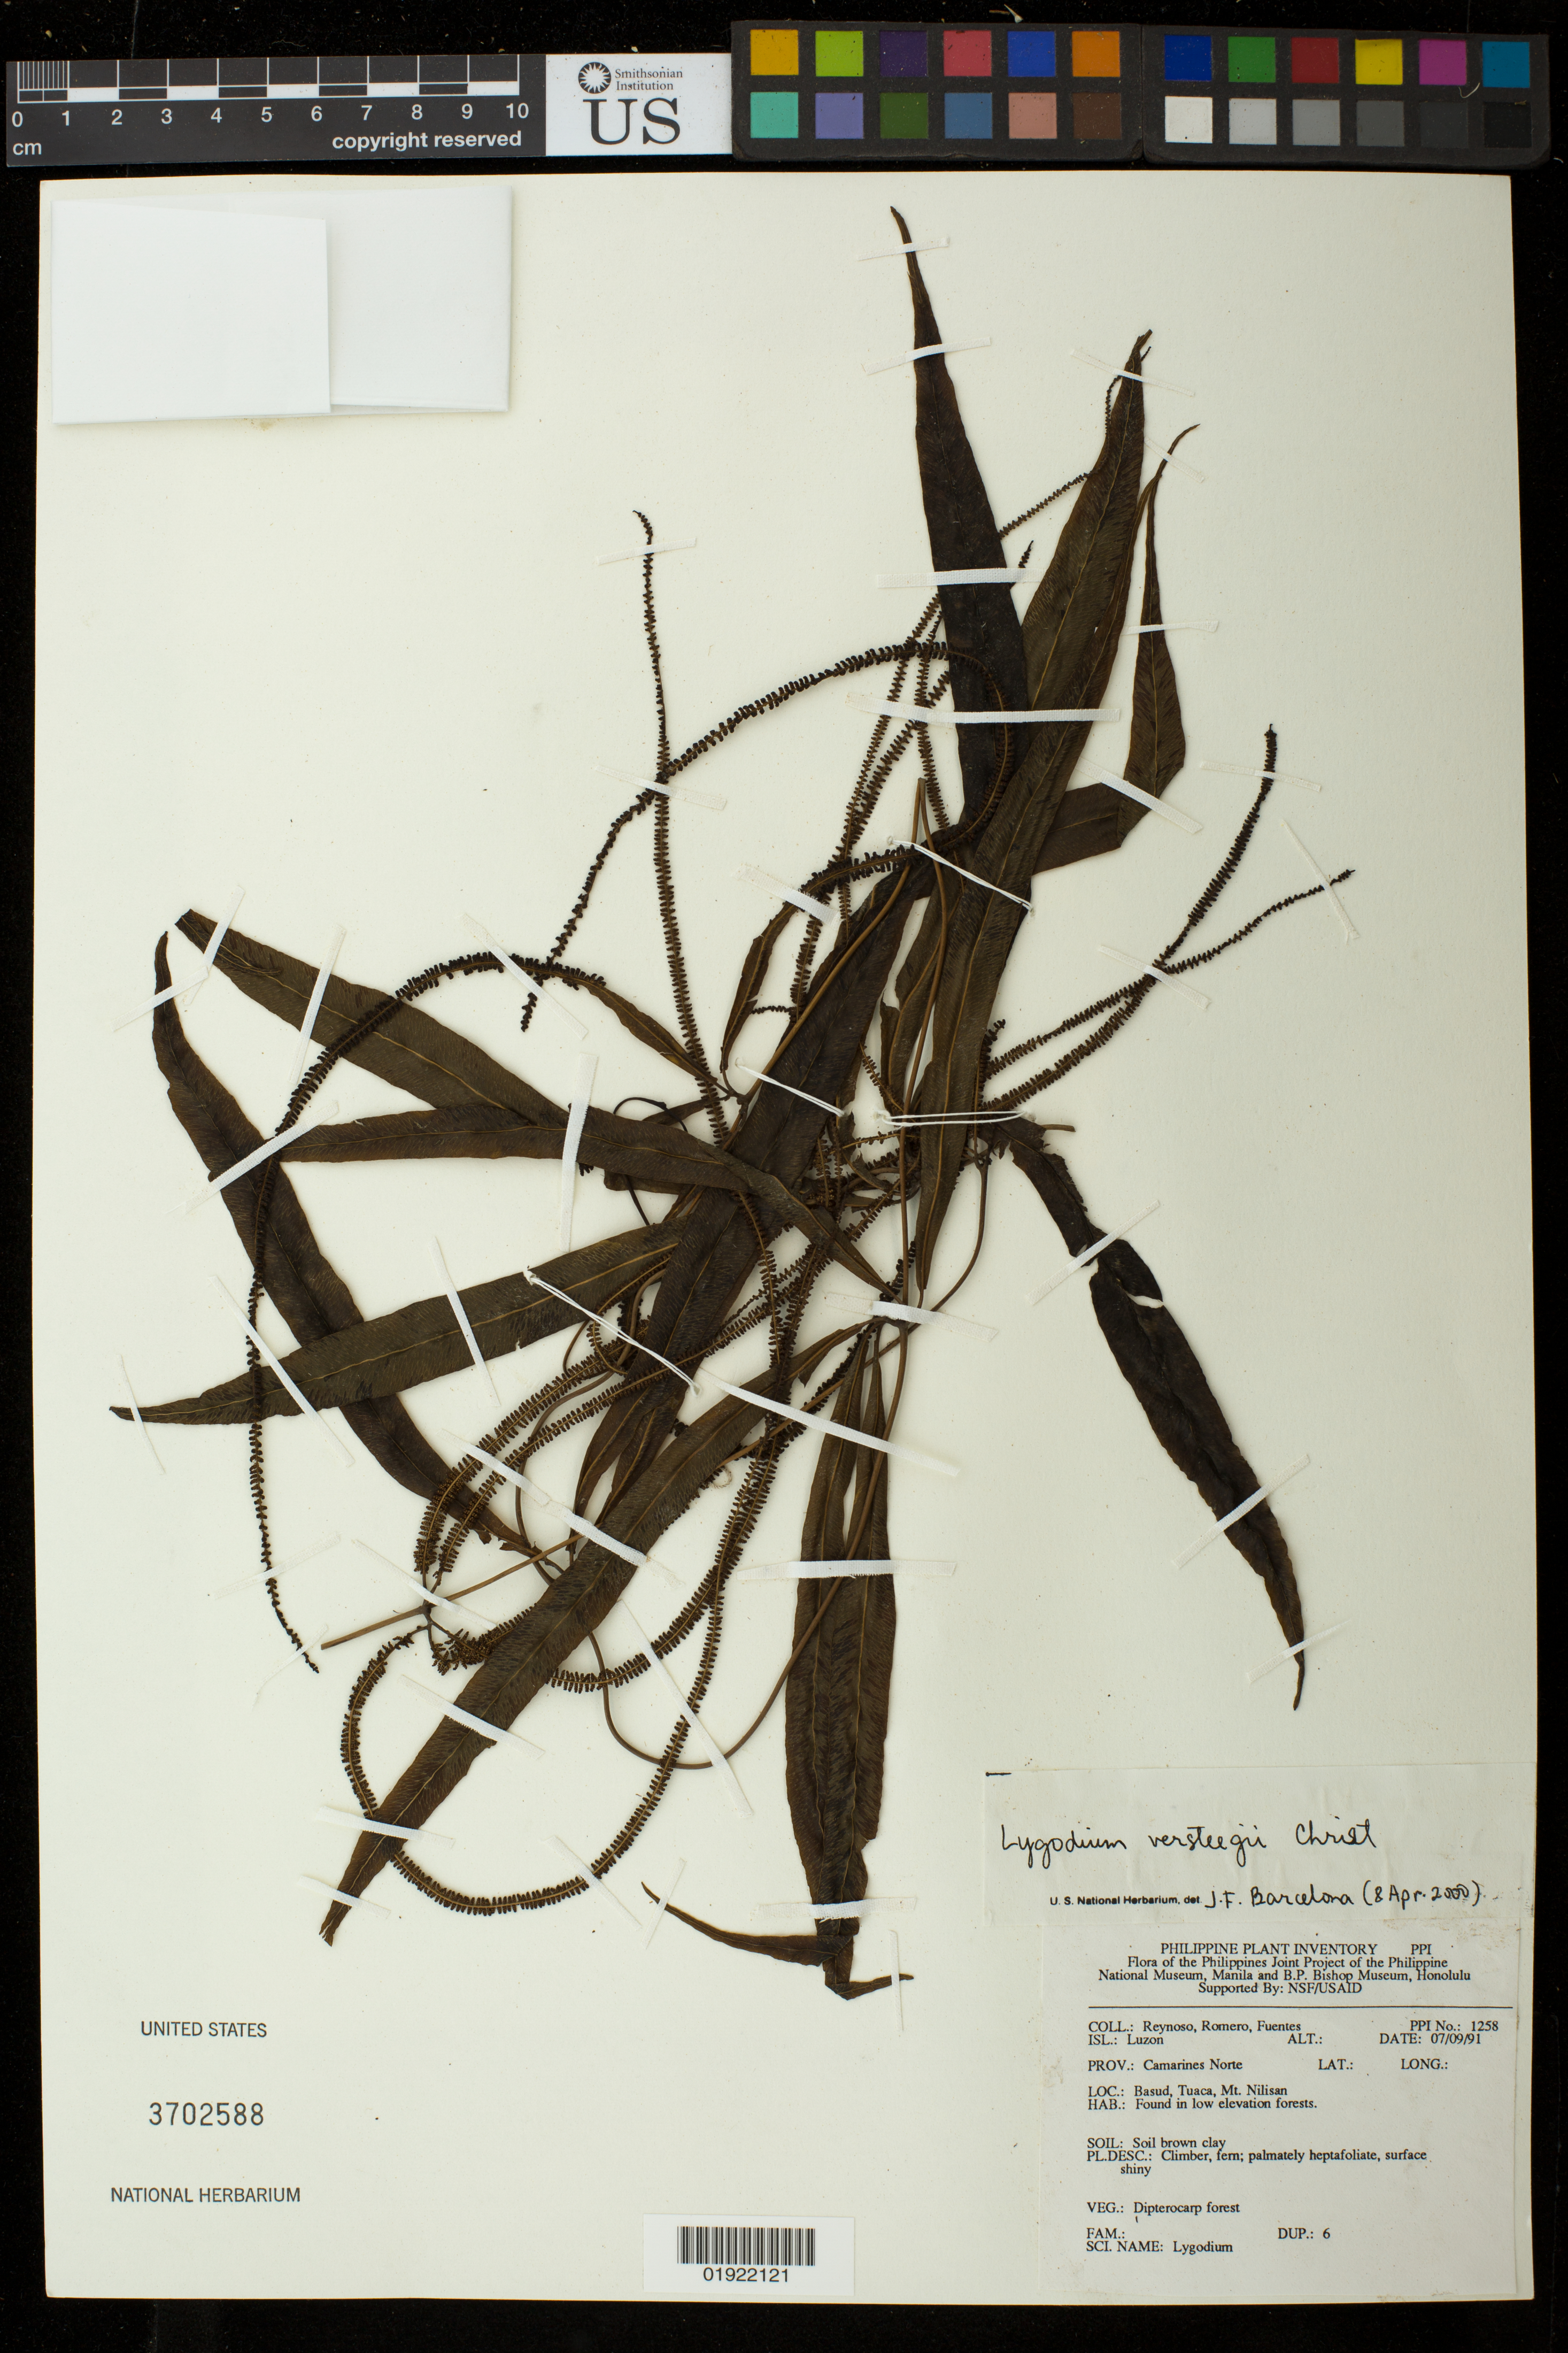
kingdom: Plantae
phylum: Tracheophyta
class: Polypodiopsida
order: Schizaeales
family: Lygodiaceae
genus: Lygodium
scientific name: Lygodium versteegii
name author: Christ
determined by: Barcelona, J. F.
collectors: E. Reynoso, -. Romero & -. Fuentes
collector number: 1258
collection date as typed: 07/09/91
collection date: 1991-09-07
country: Philippines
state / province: Bicol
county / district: Camarines Norte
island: Luzon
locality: Basud, Tuaca, Mt. Nilisan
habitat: found in low elevation forests, soil brown clay, dipterocarp forest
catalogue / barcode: US 3702588